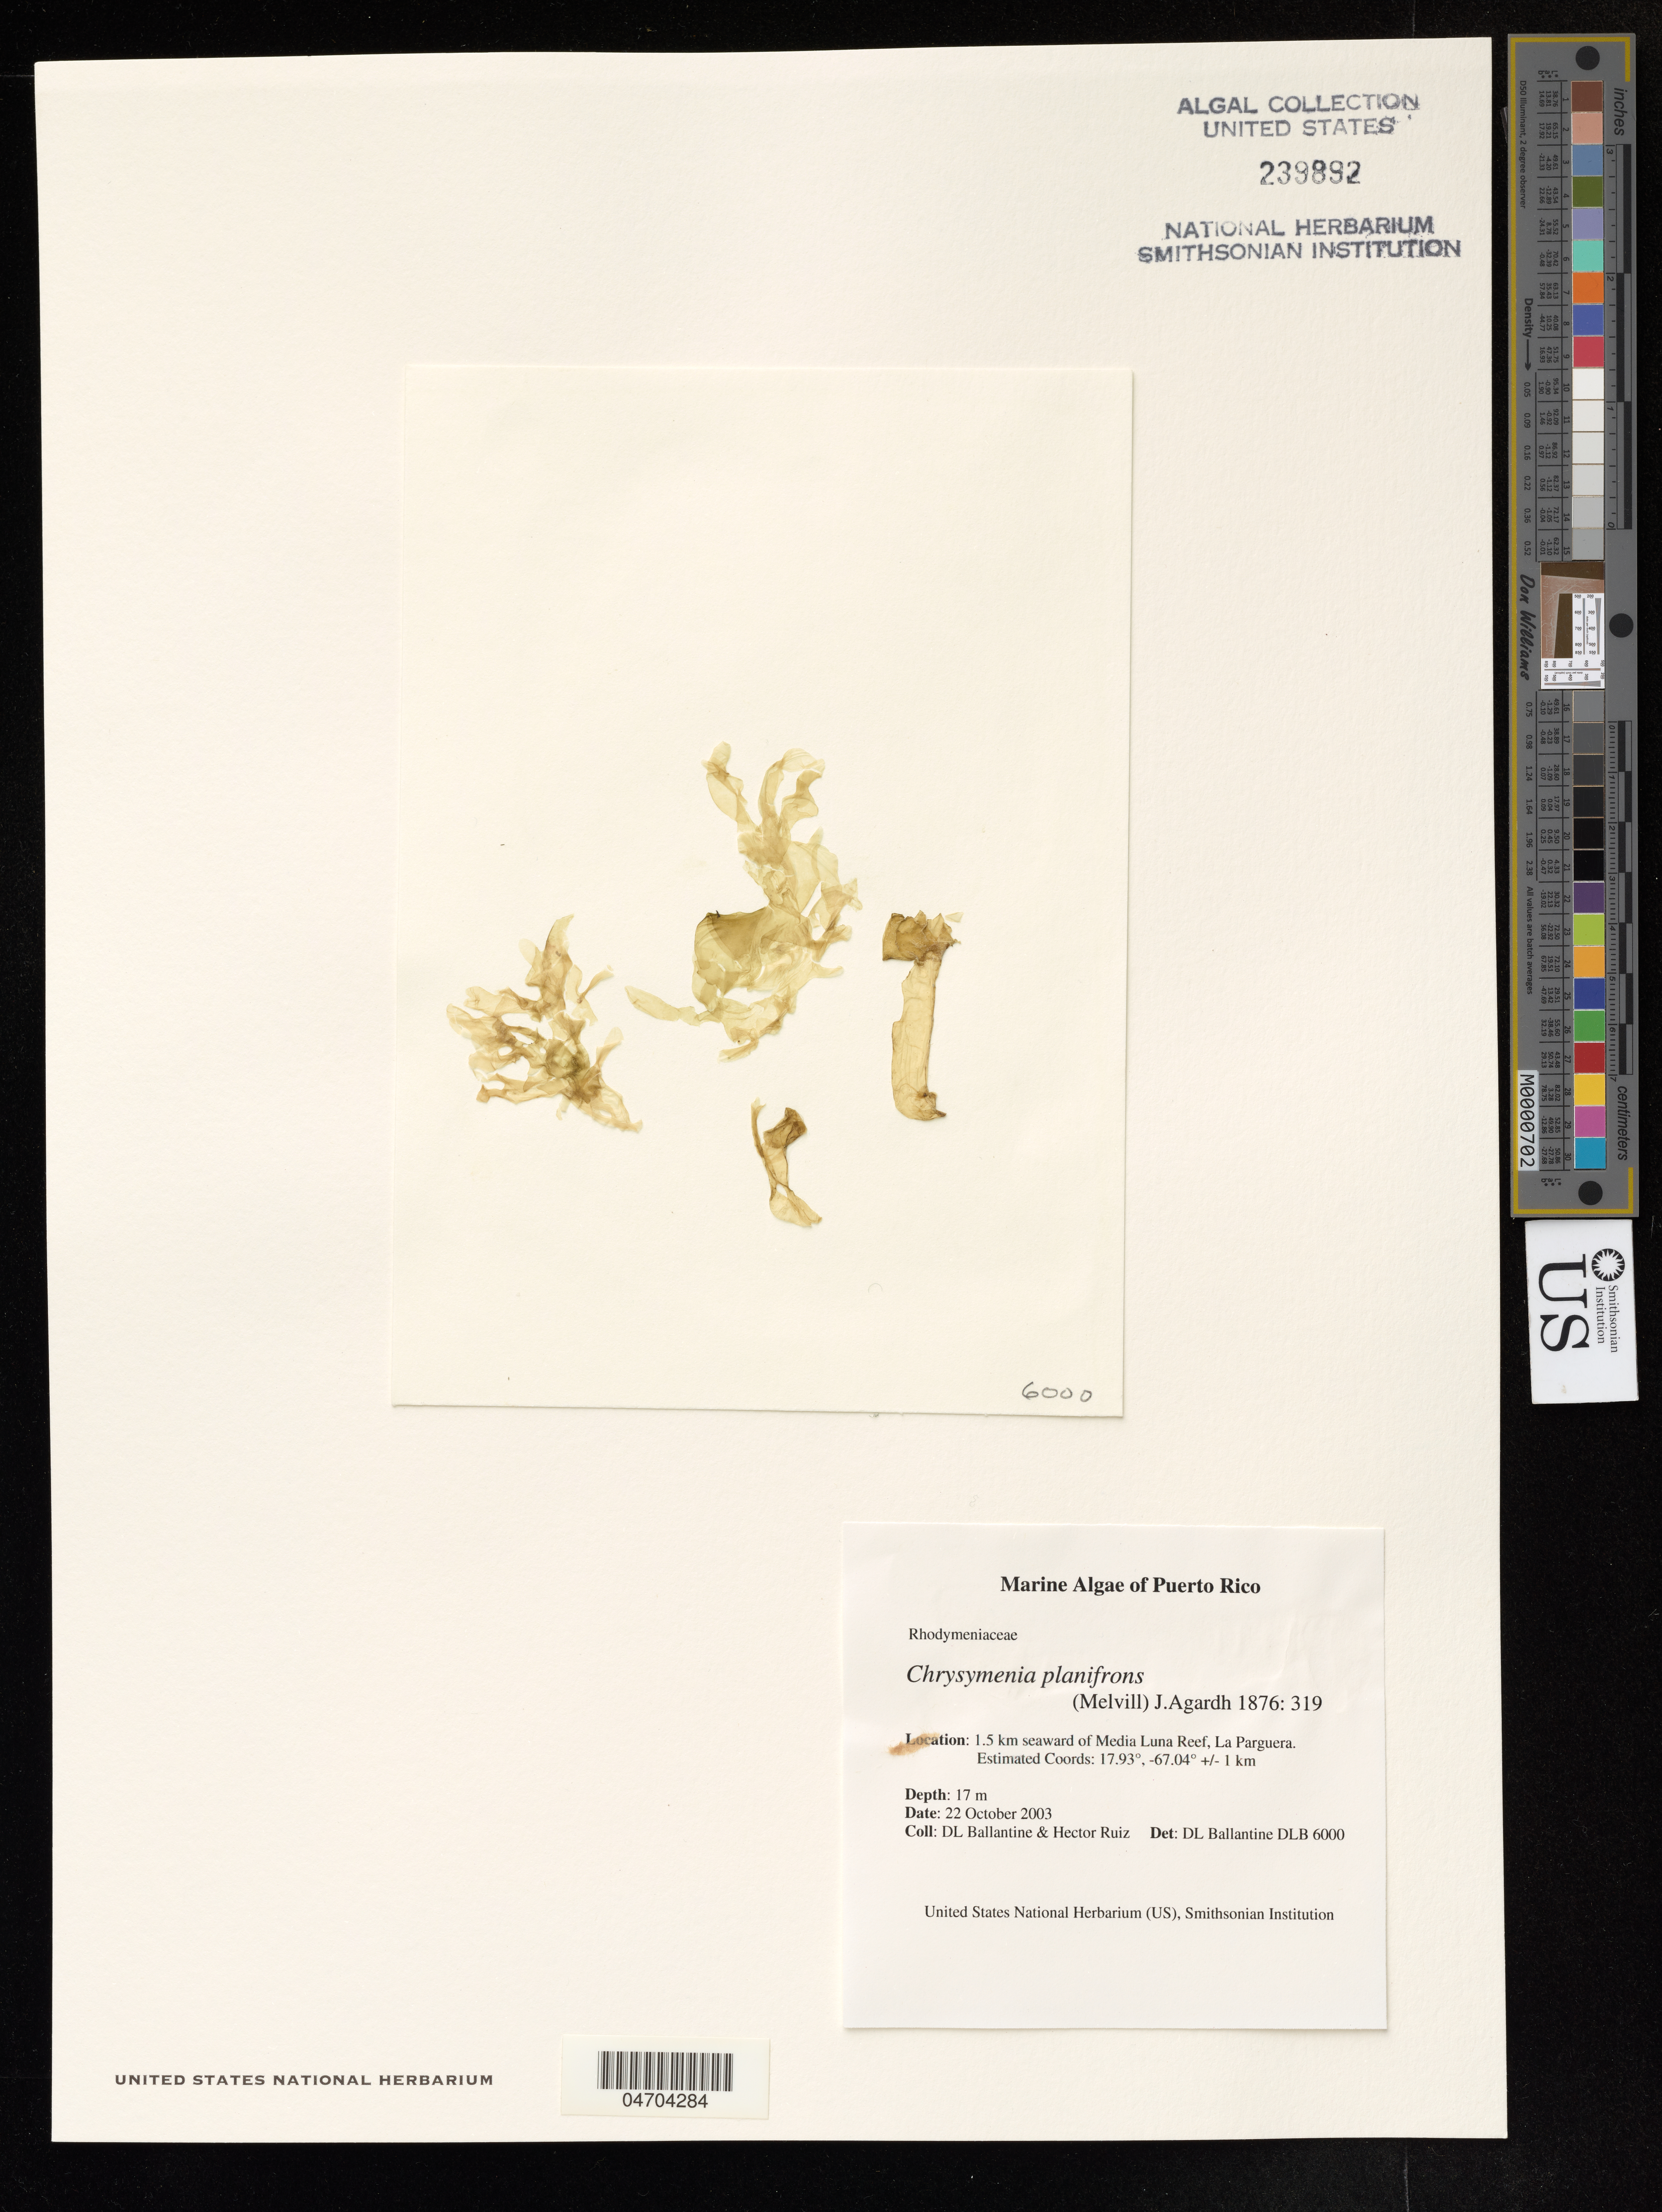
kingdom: Plantae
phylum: Rhodophyta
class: Florideophyceae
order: Rhodymeniales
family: Rhodymeniaceae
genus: Chrysymenia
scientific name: Chrysymenia planifrons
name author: (Melvill) J. Agardh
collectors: D. Ballantine & H. Ruiz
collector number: DLB6000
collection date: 2003-10-22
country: Puerto Rico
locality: Media Luna Reef, La Parguera.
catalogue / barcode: US 239892